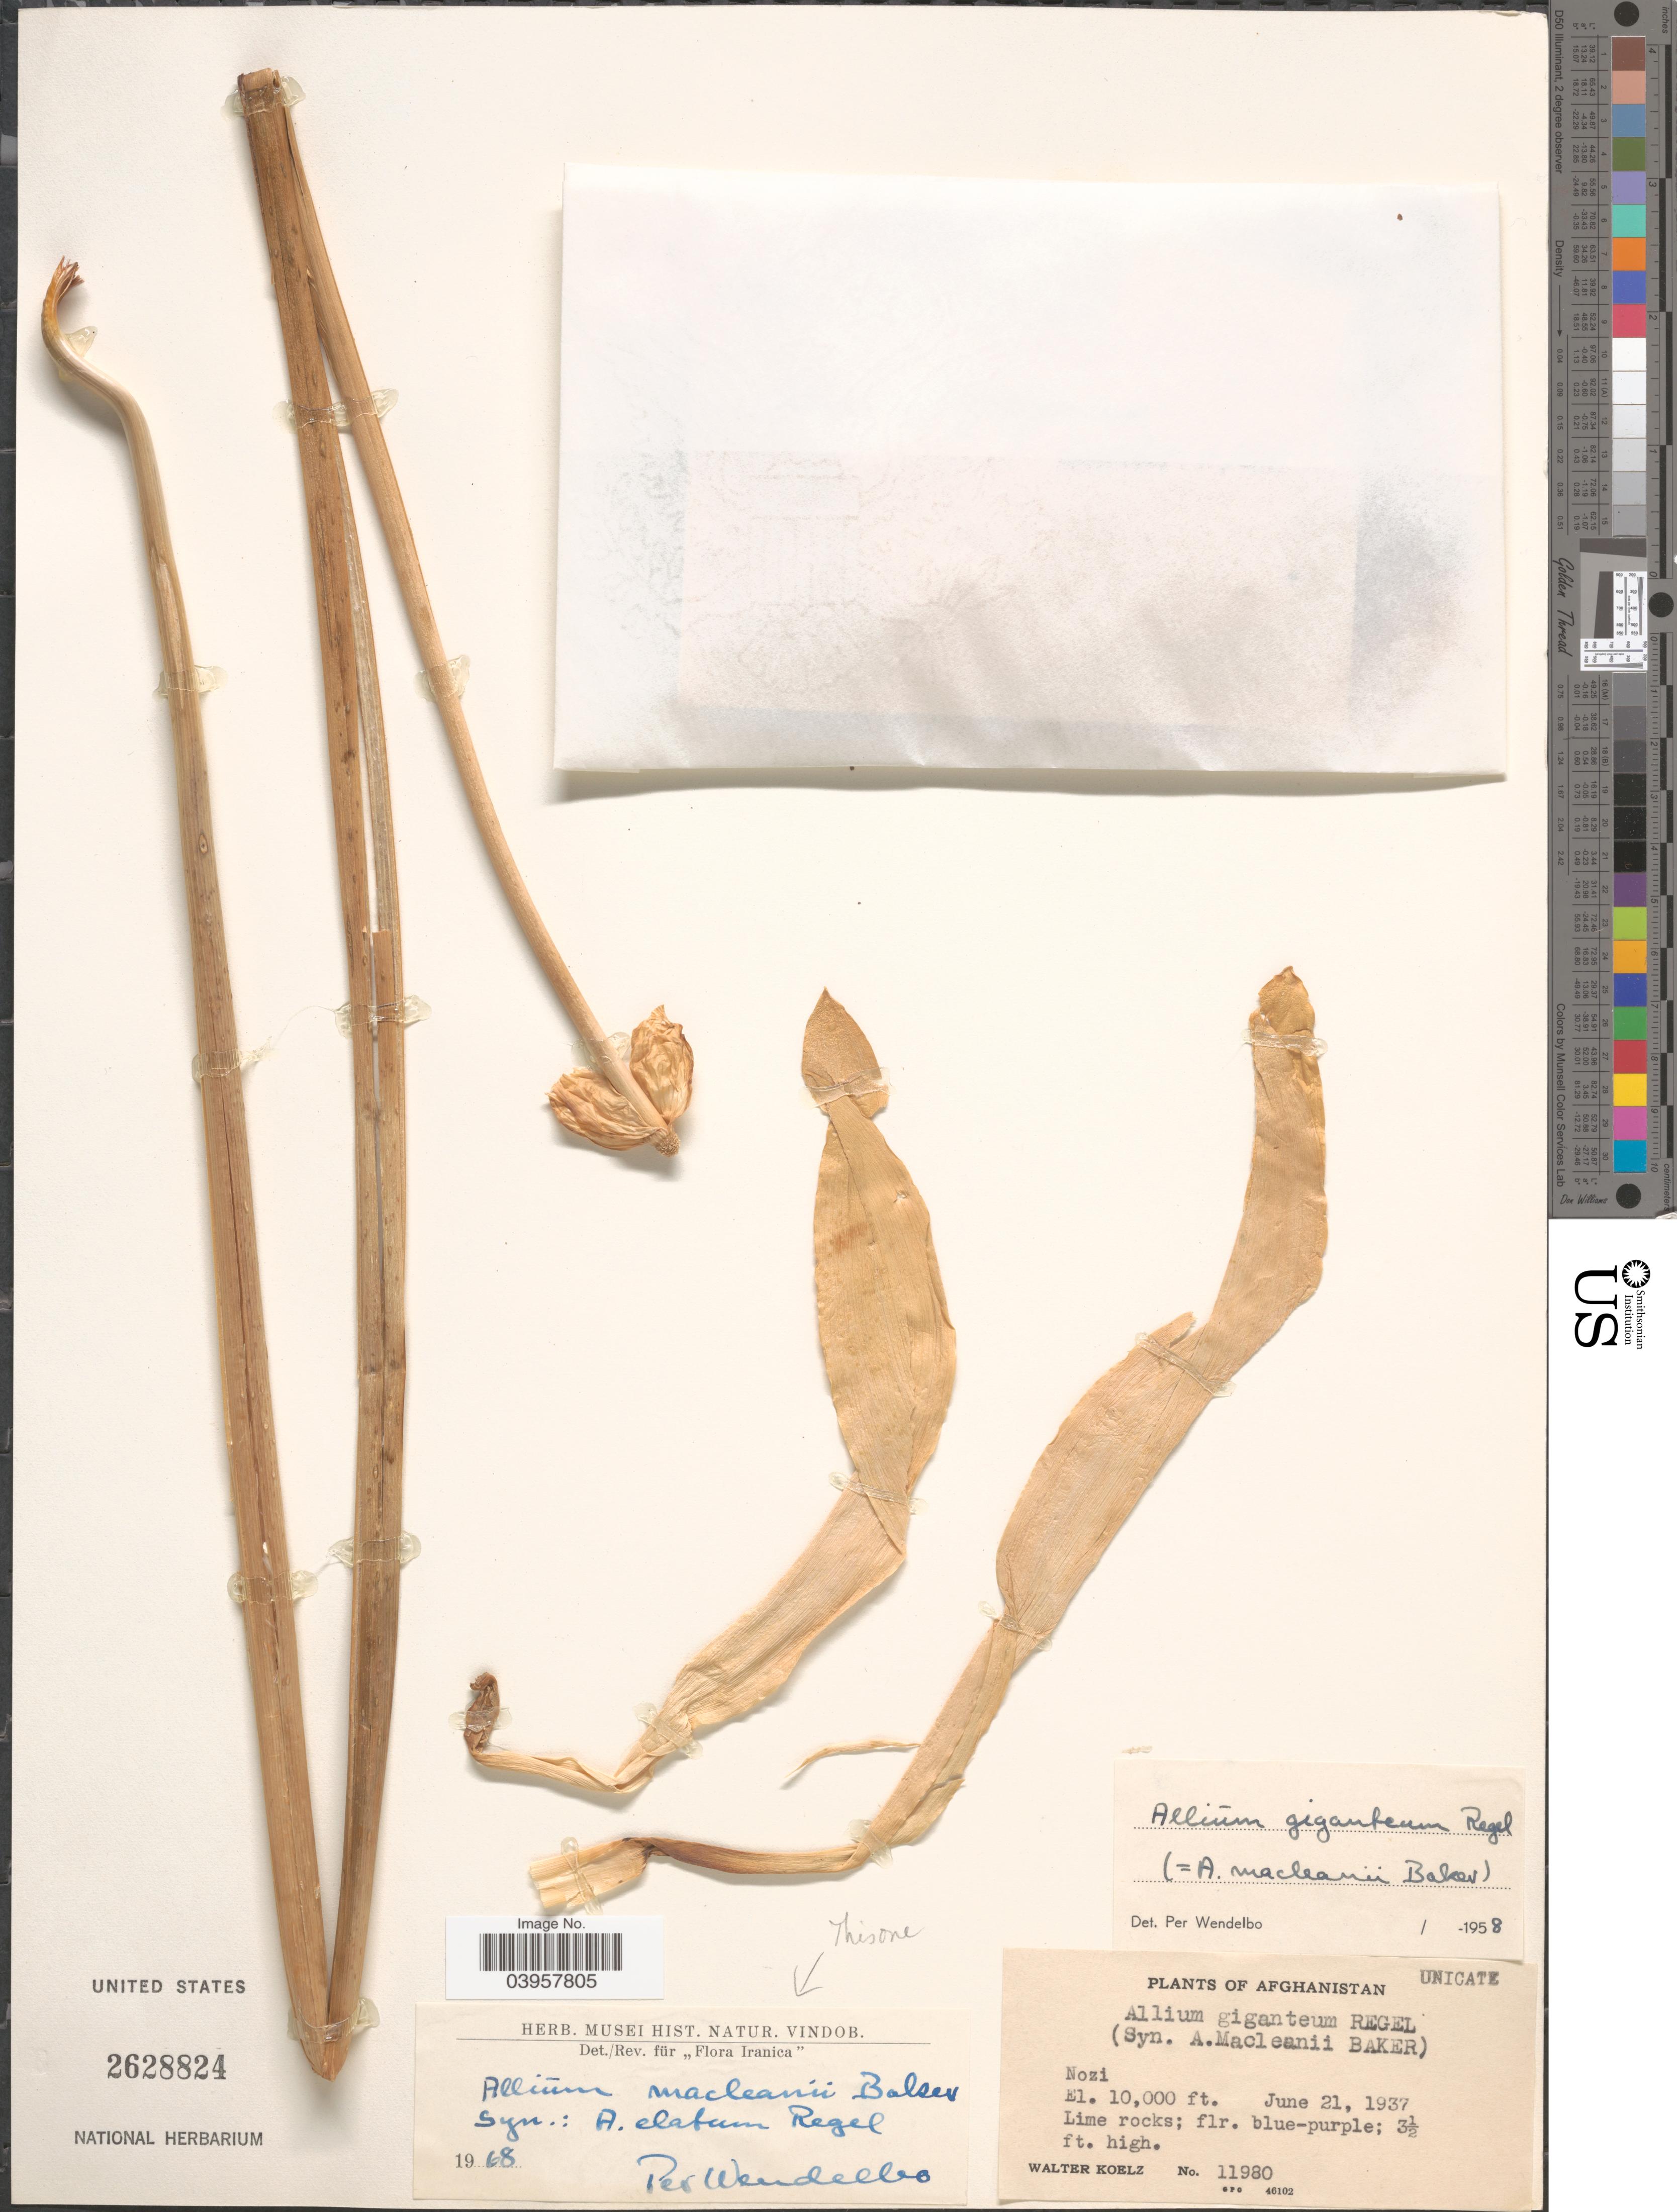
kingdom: Plantae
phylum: Tracheophyta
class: Liliopsida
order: Asparagales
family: Amaryllidaceae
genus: Allium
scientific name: Allium macleanii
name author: Baker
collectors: W. N. Koelz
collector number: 11980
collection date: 1937-06-21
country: Afghanistan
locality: Nozi.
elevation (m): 3048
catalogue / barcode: US 2628824